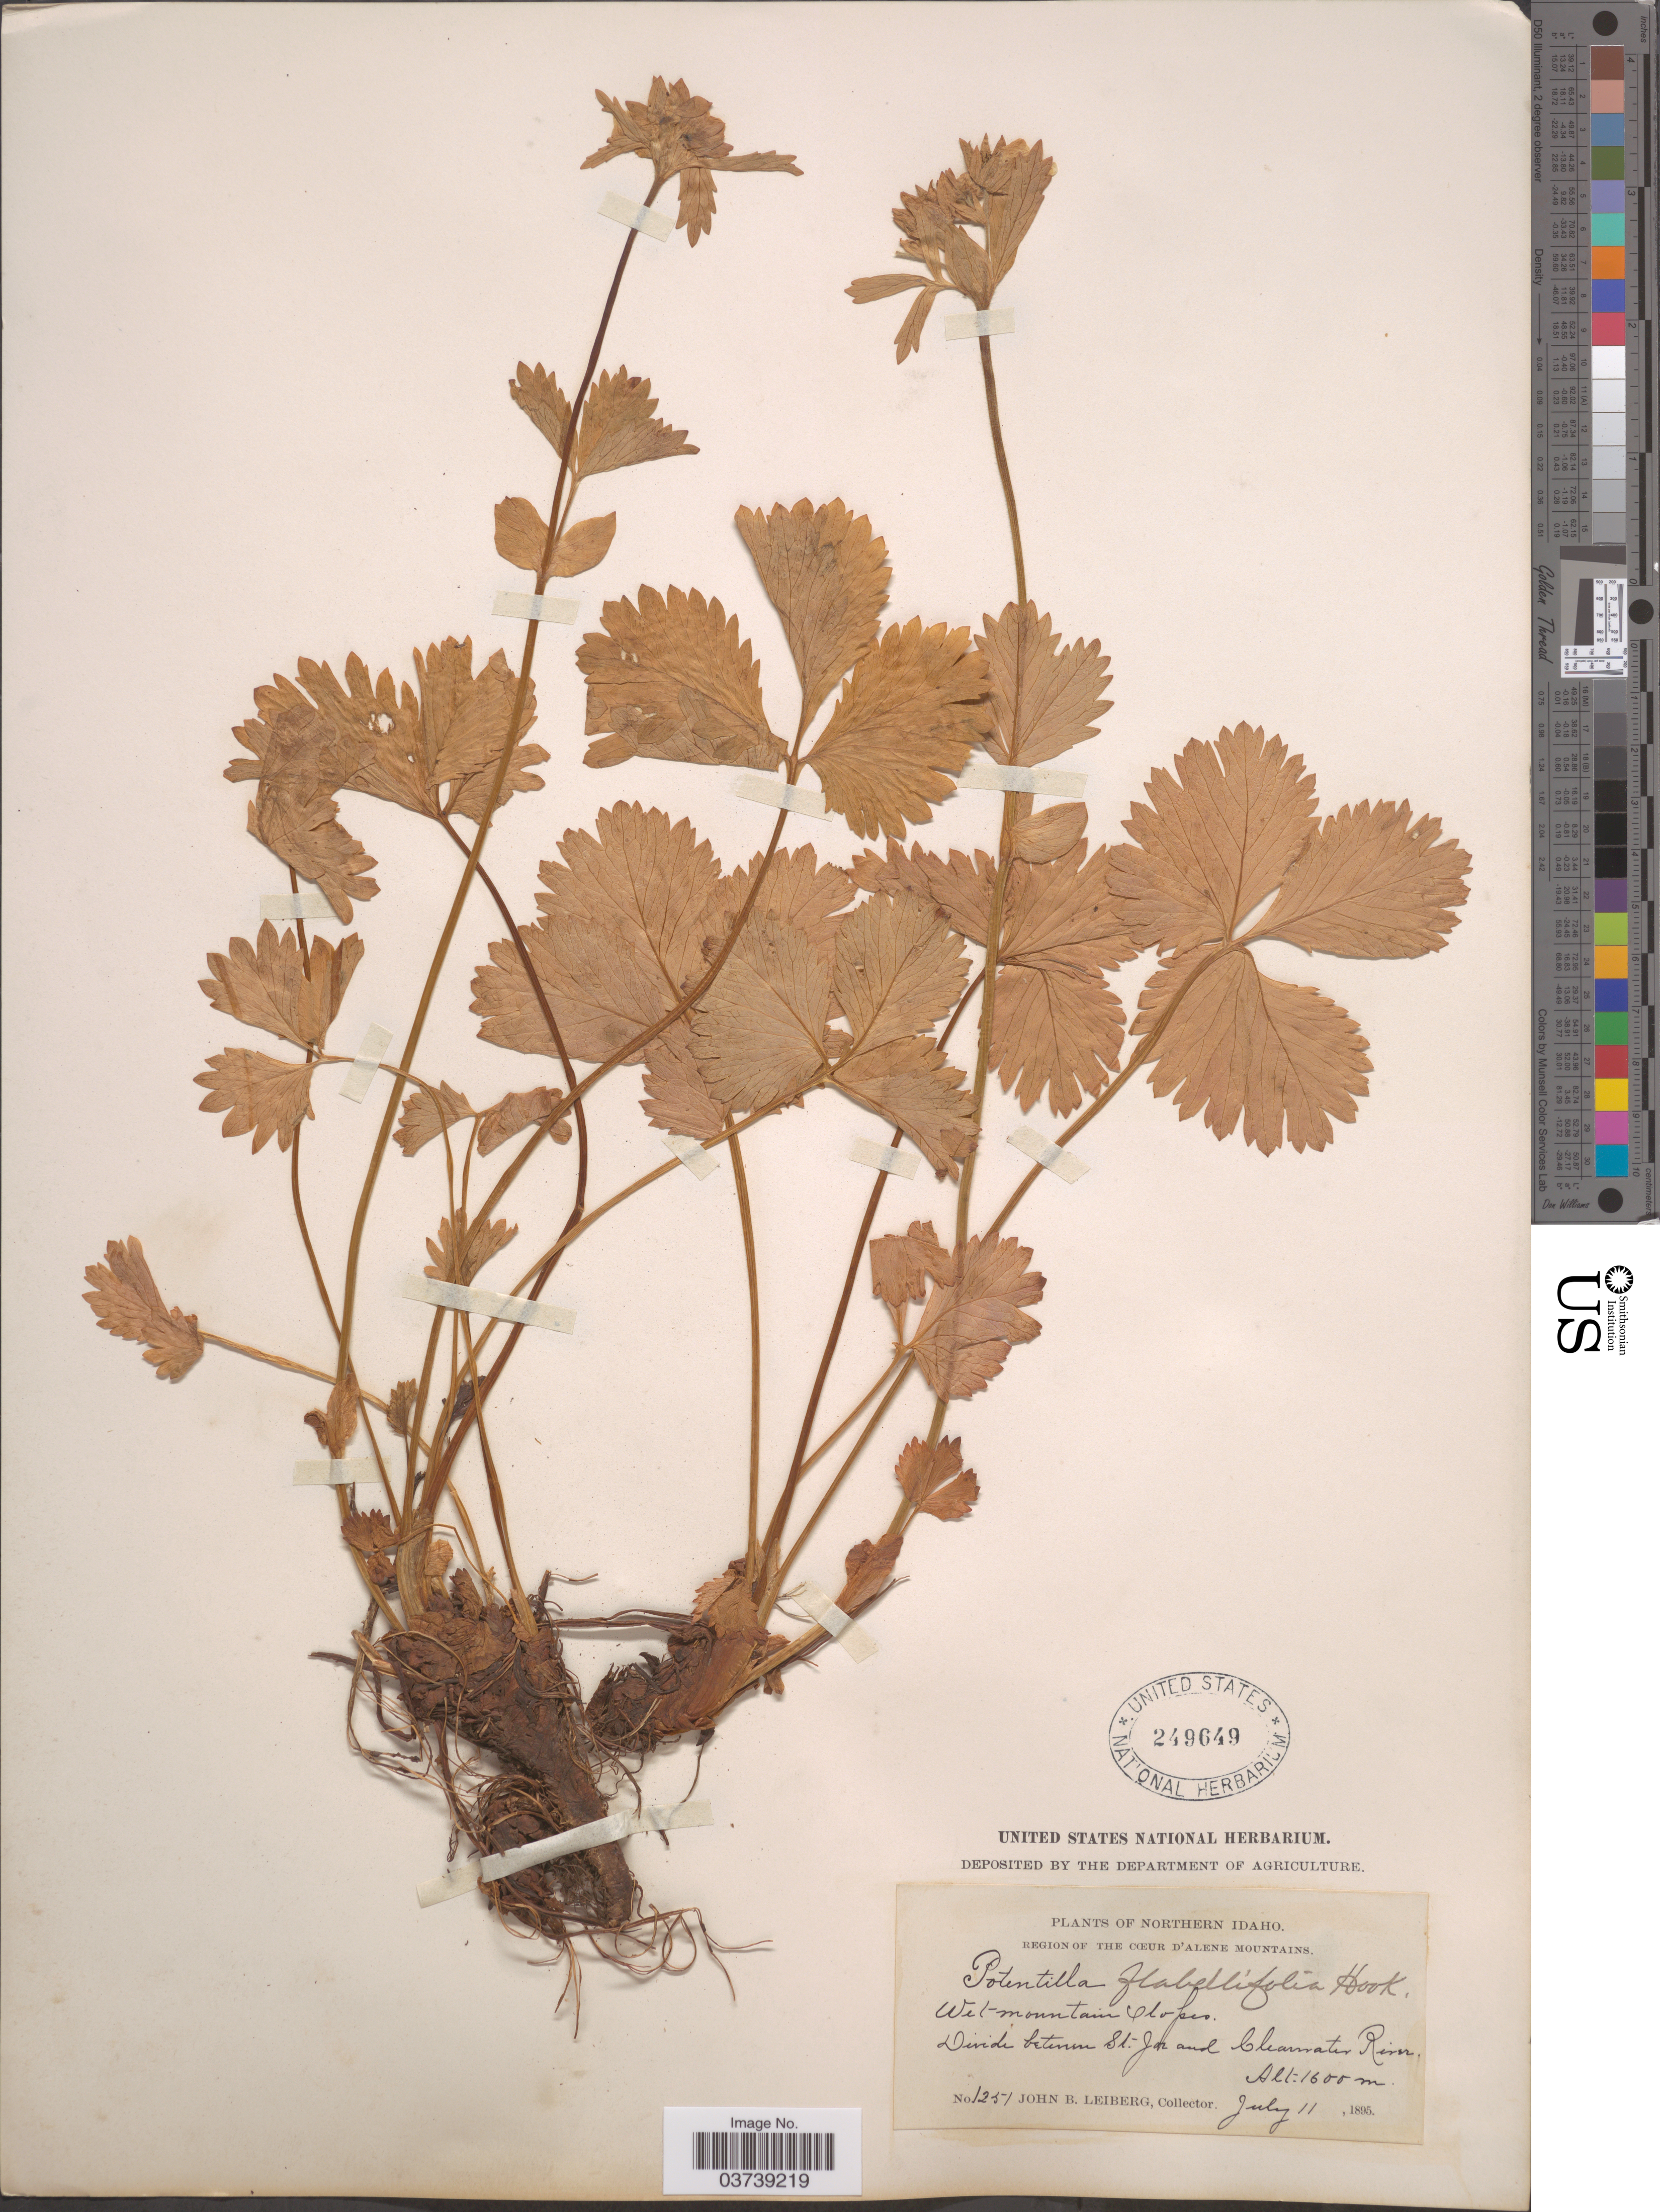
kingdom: Plantae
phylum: Tracheophyta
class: Magnoliopsida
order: Rosales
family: Rosaceae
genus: Potentilla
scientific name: Potentilla flabellifolia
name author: Hook. ex Torr. & A. Gray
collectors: J. B. Leiberg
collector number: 1251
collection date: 1895-07-11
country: United States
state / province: Idaho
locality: Northern Idaho. Region of the Cæur D'Alene Mountains. Divide between St. Joe and Clearwater River.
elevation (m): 1600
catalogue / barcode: US 249649